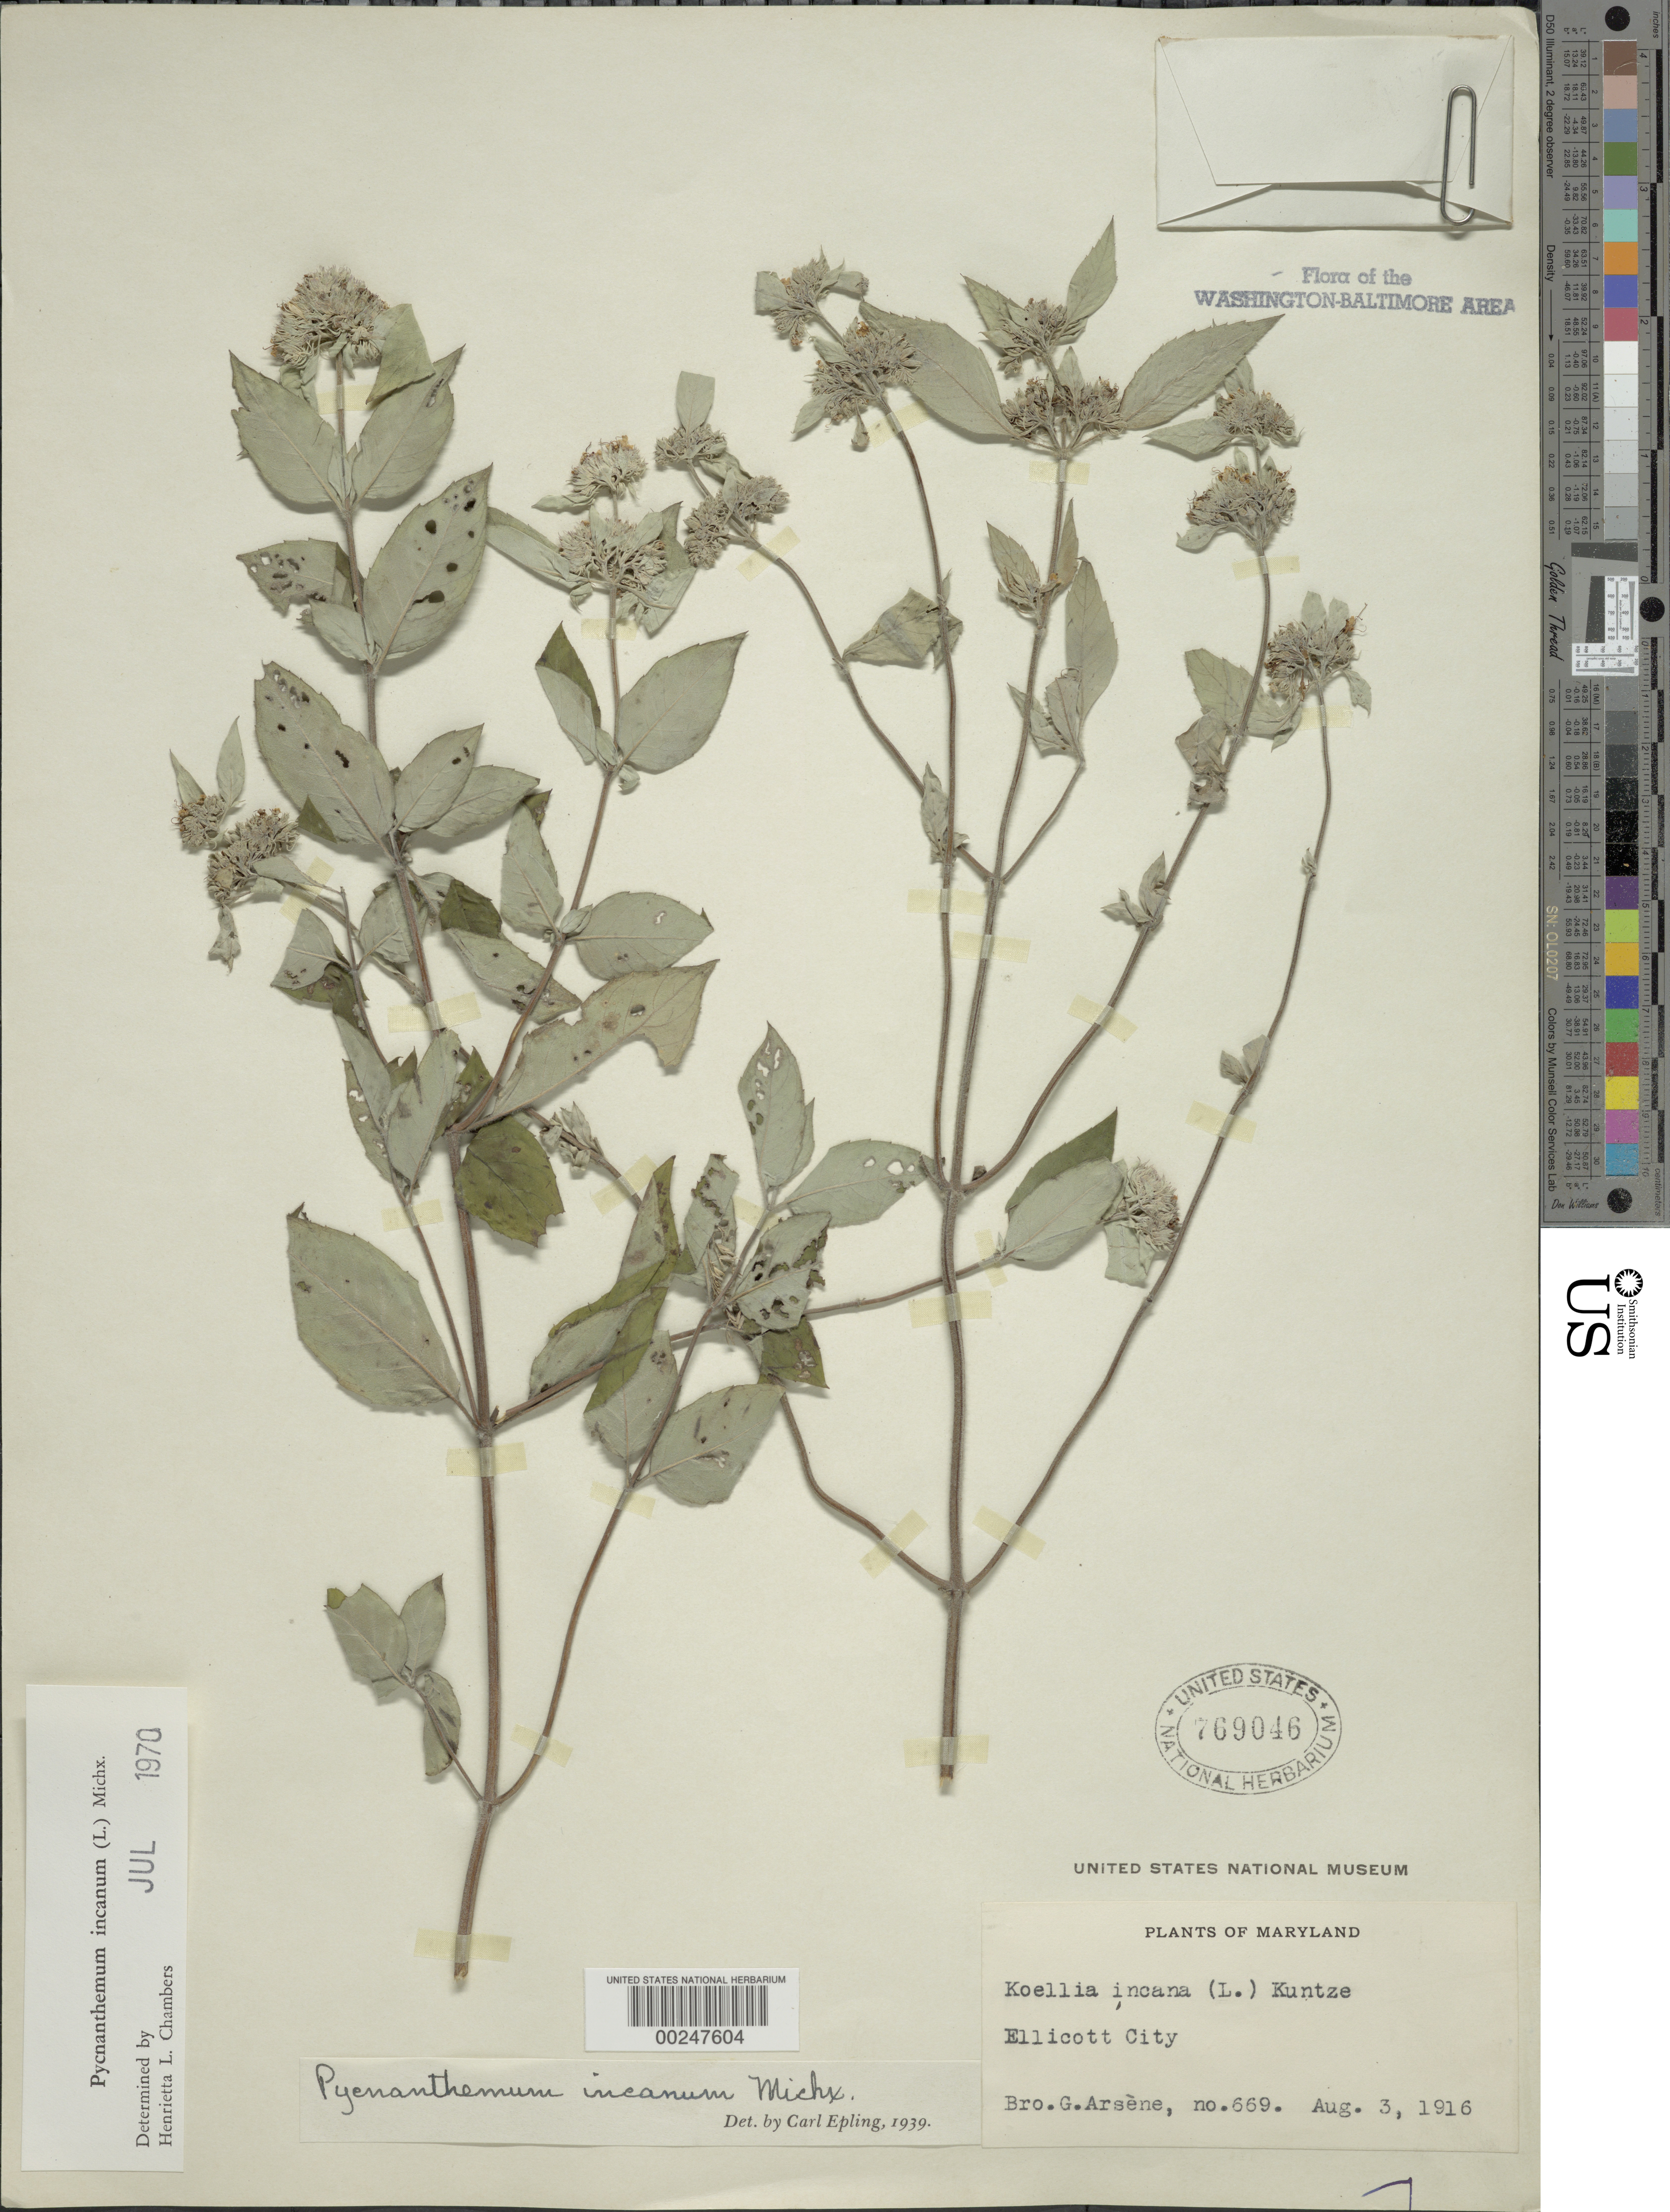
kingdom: Plantae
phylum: Tracheophyta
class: Magnoliopsida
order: Lamiales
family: Lamiaceae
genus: Pycnanthemum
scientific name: Pycnanthemum incanum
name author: (L.) Michx.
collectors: Bro. G. Arsène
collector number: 669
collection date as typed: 03 Aug 1916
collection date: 1916-08-03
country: United States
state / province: Maryland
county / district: Howard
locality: Ellicott City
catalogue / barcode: US 769046